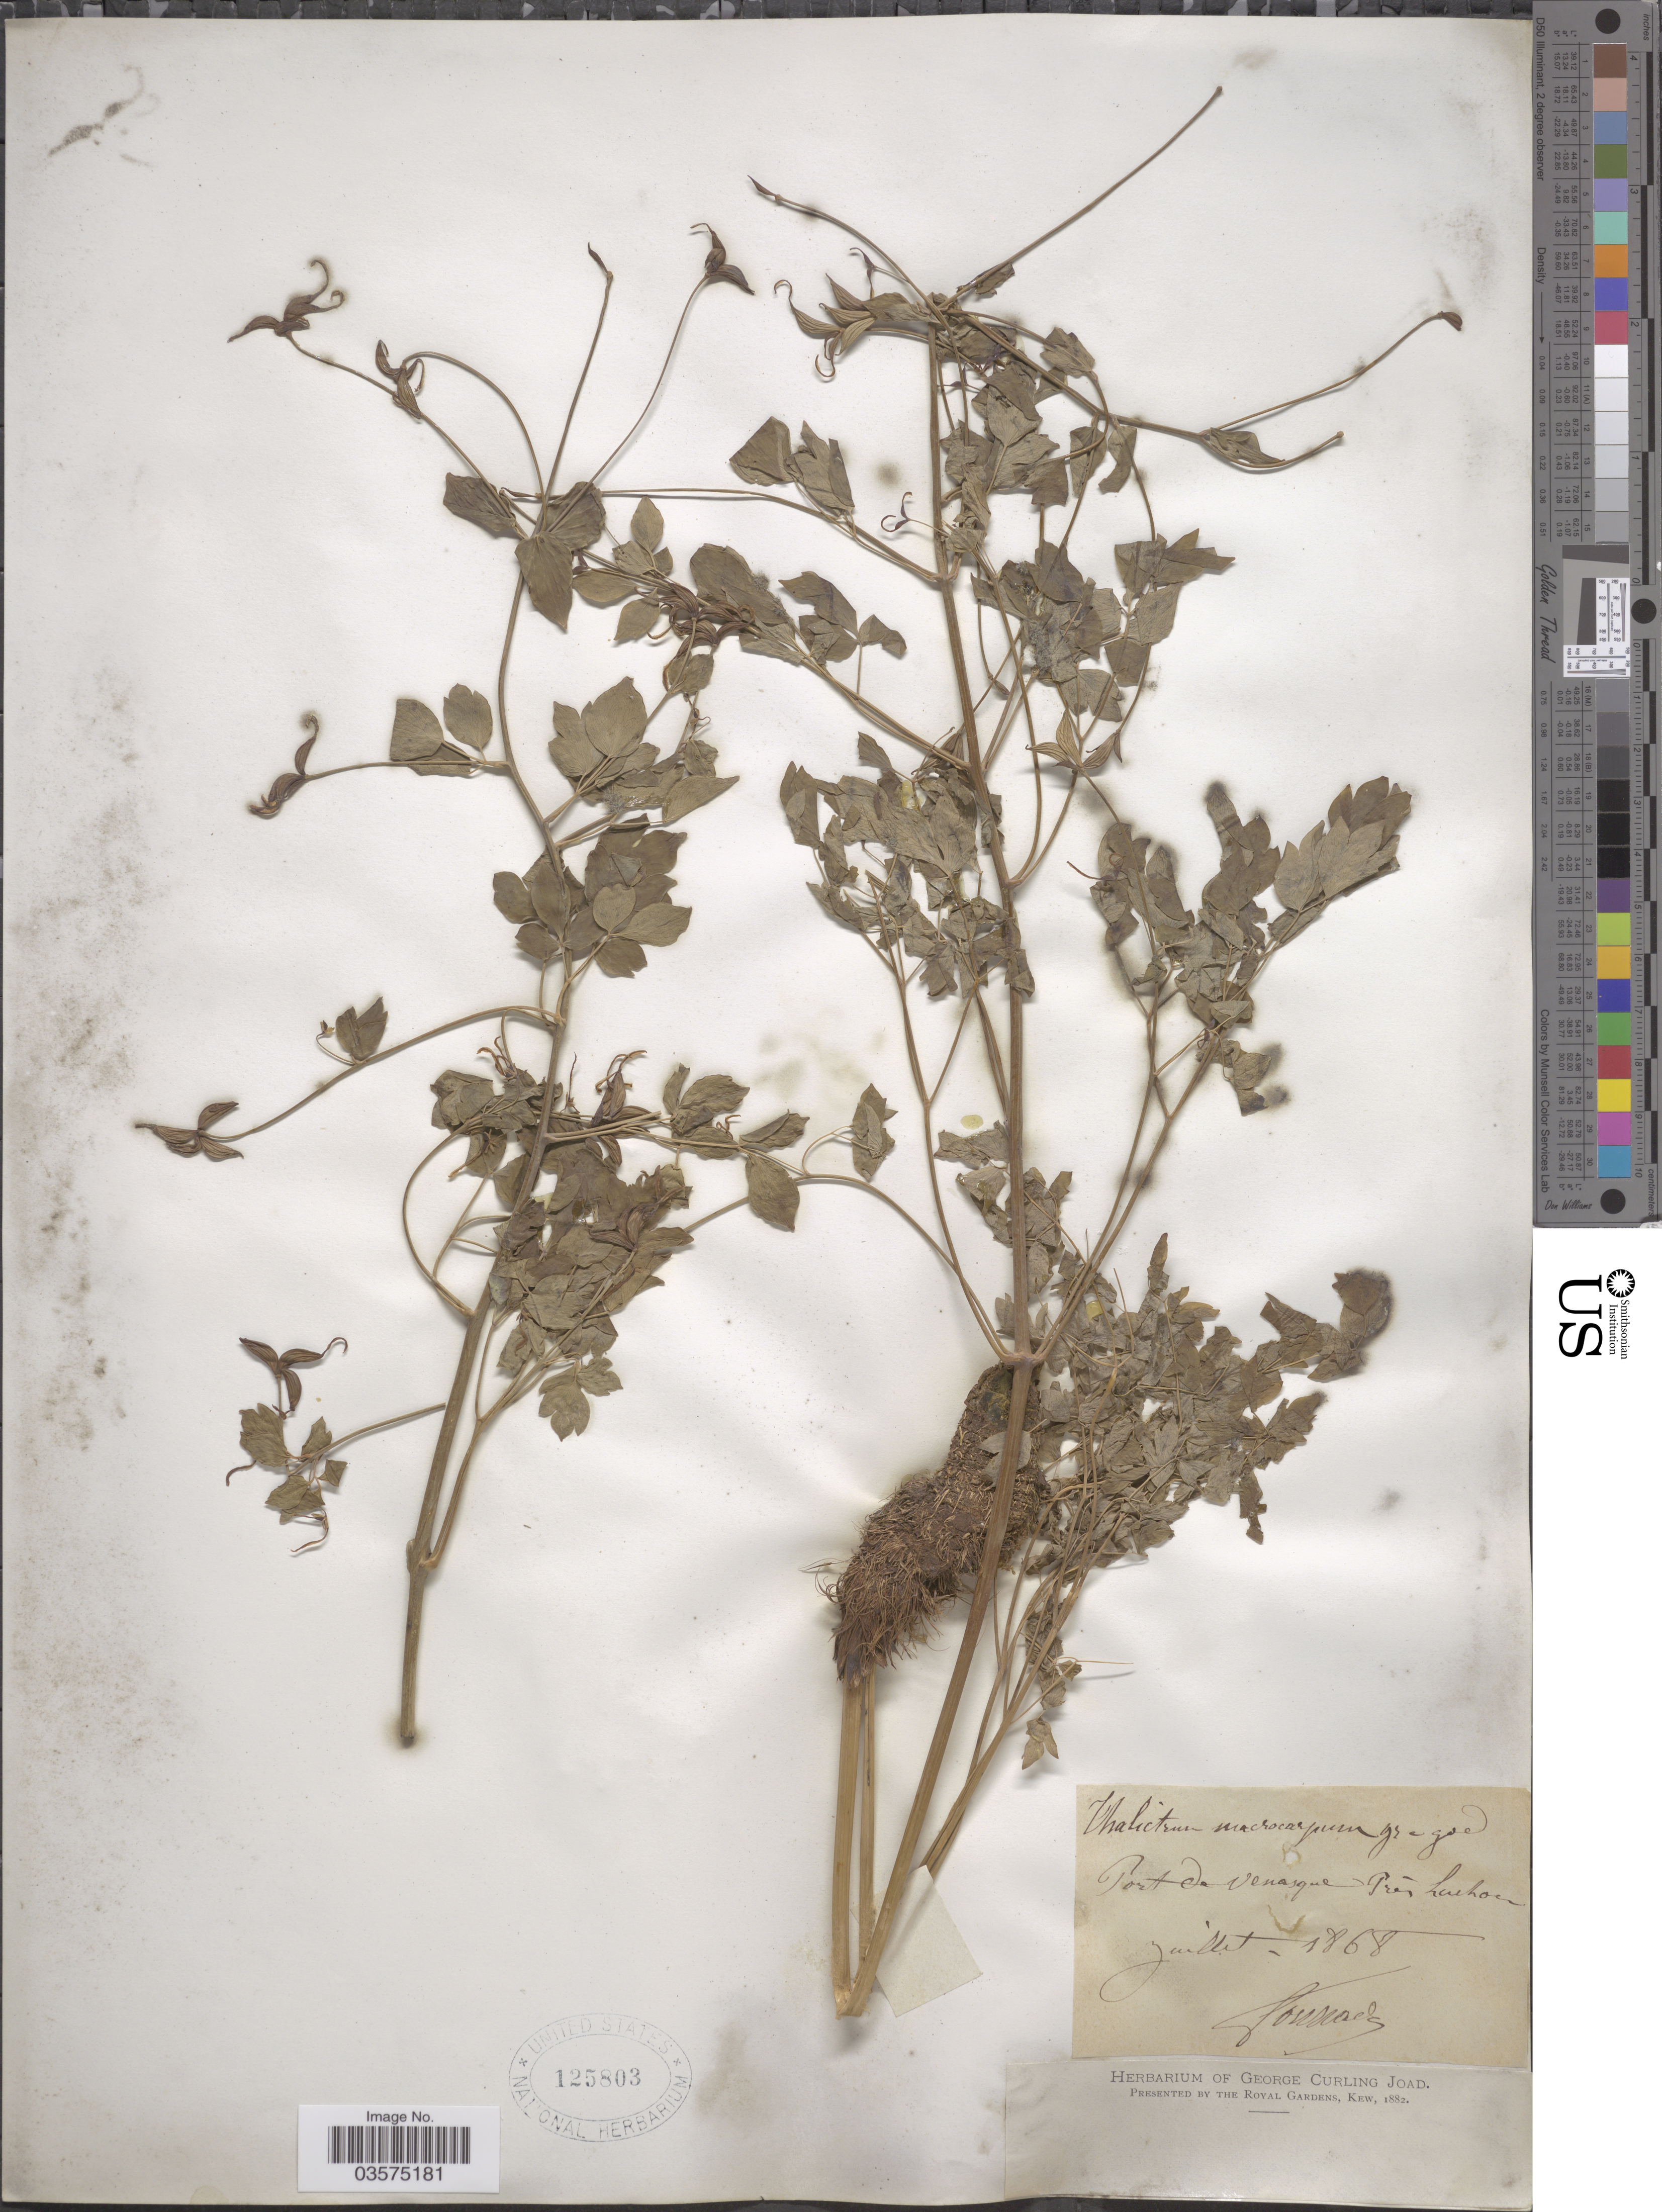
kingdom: Plantae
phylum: Tracheophyta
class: Magnoliopsida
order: Ranunculales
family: Ranunculaceae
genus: Thalictrum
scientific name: Thalictrum macrocarpum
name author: Gren.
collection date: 1868-07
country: France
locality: Port de Venasque Prés Luchon.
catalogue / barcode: US 125803